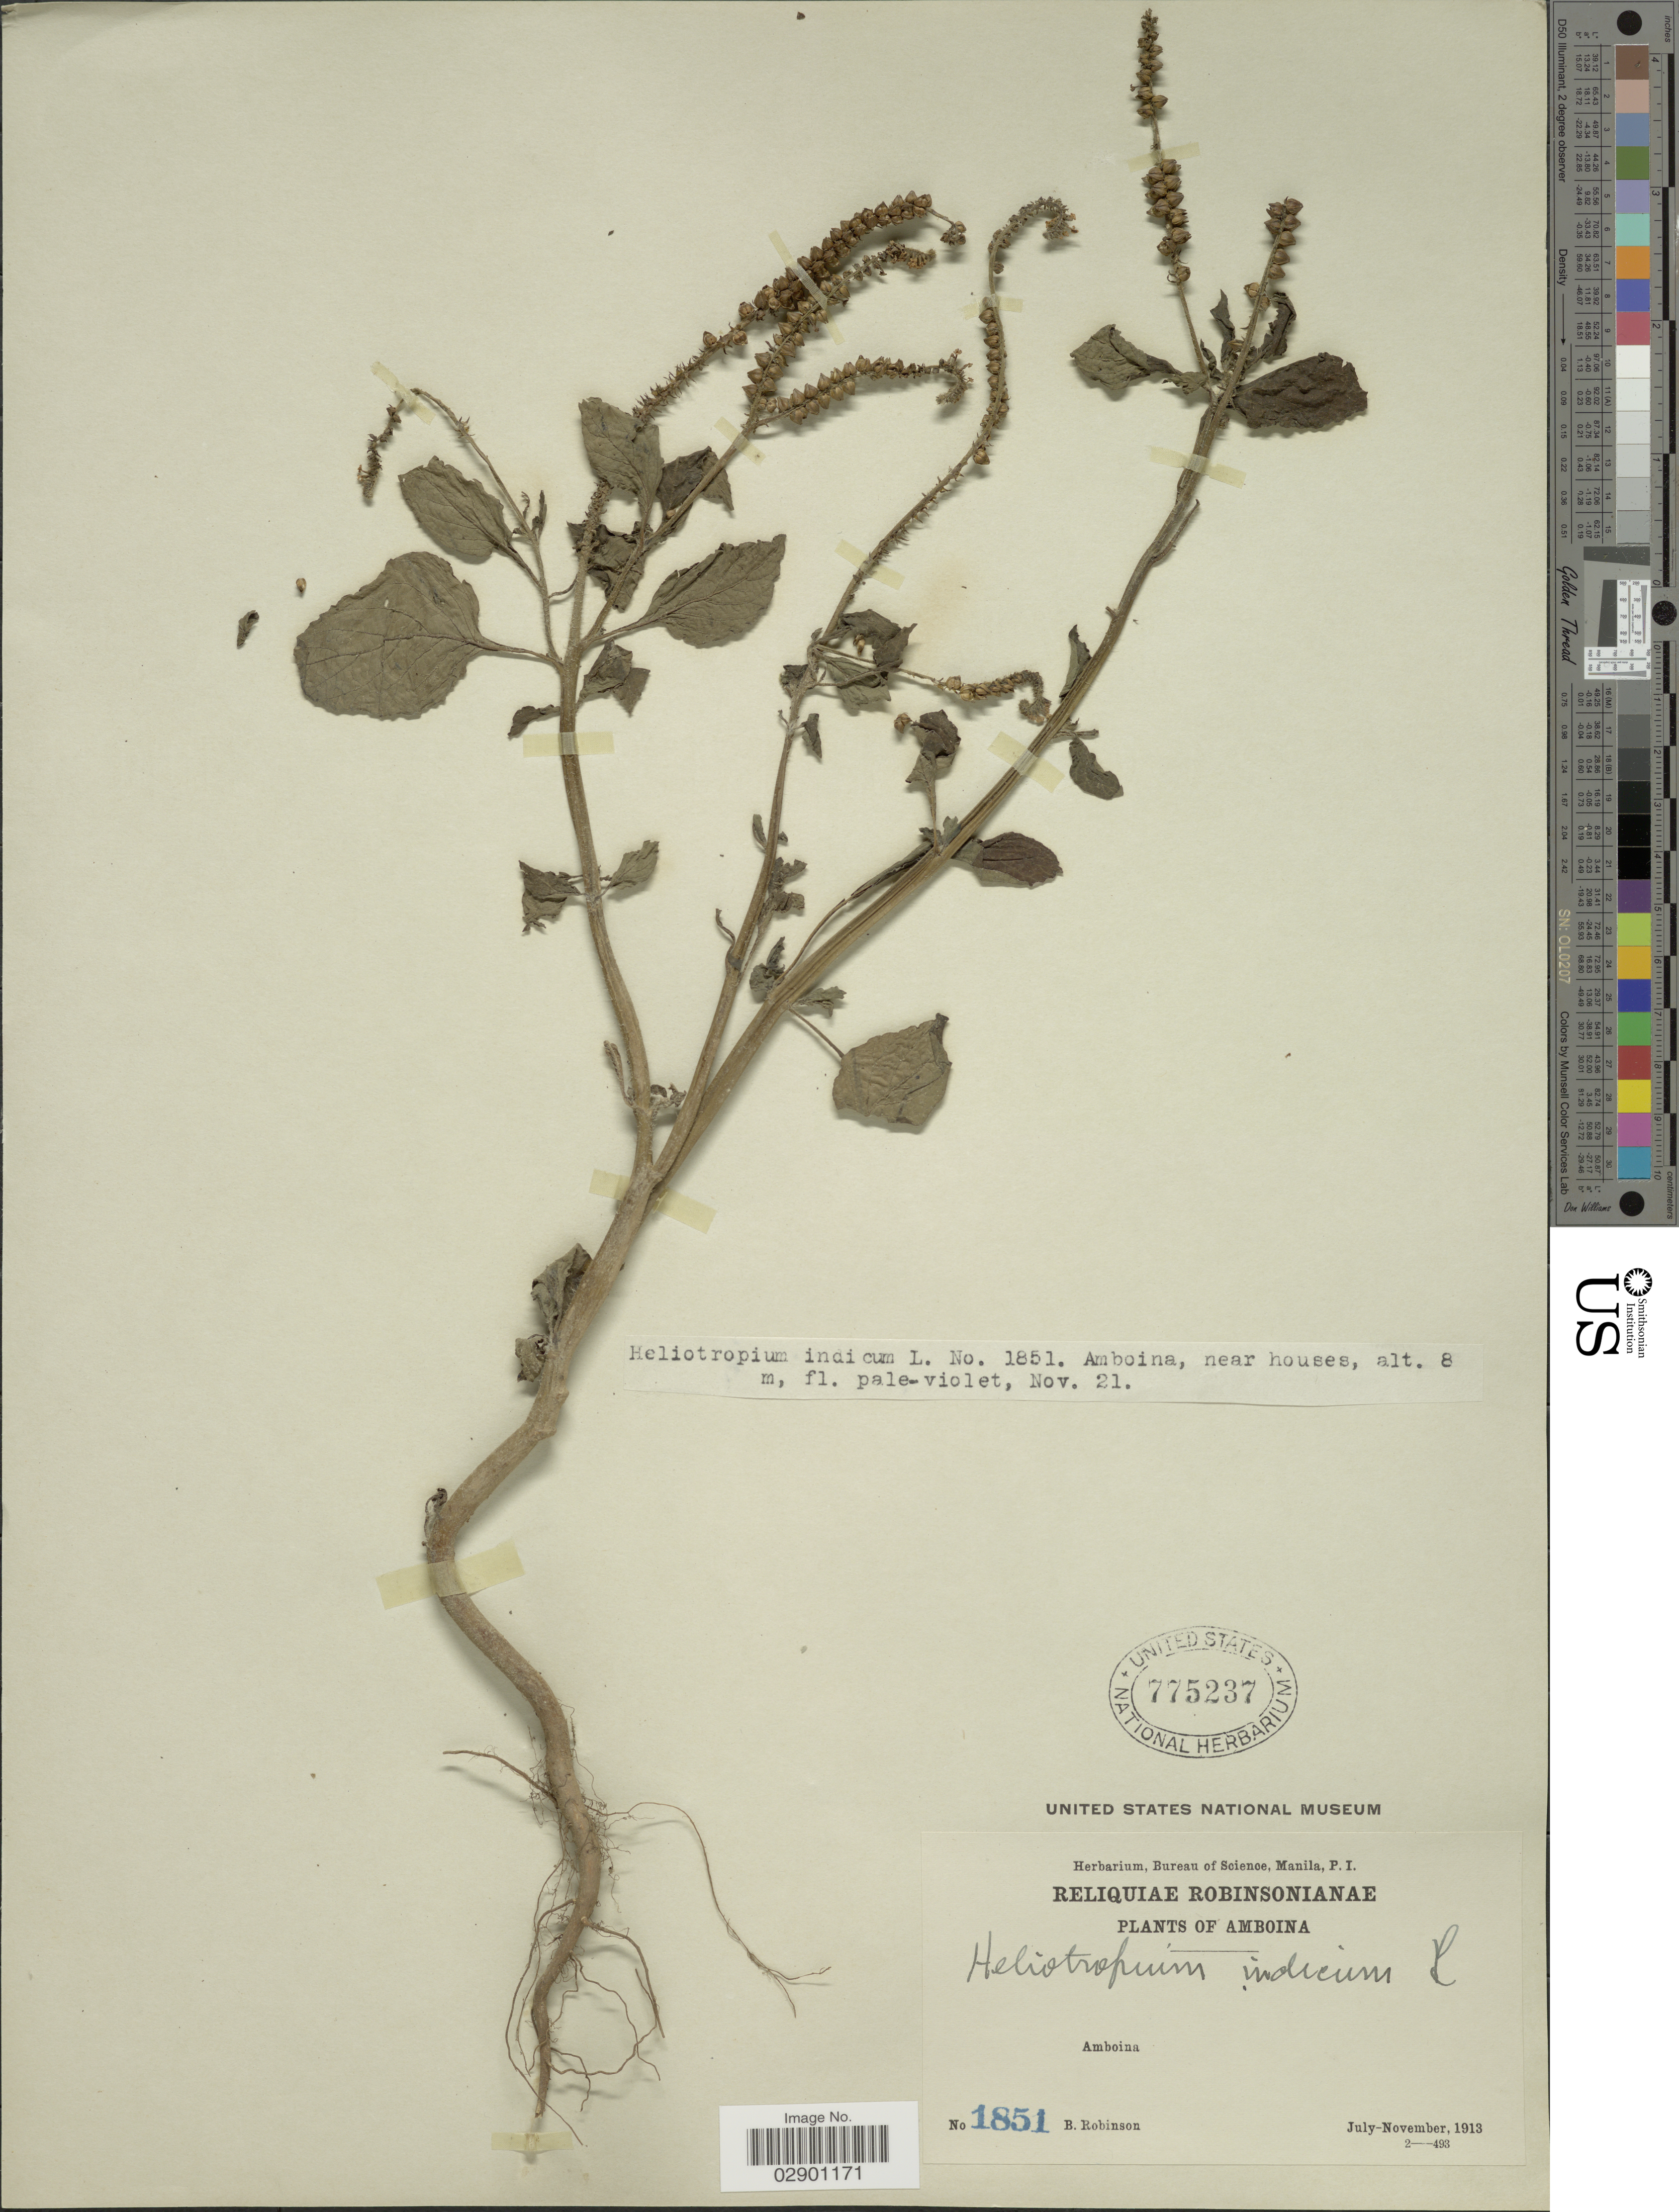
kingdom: Plantae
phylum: Tracheophyta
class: Magnoliopsida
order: Boraginales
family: Heliotropiaceae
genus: Heliotropium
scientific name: Heliotropium indicum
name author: L.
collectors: B. Robinson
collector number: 1851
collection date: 1913-07/1913-11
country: Indonesia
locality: Amboina.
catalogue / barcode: US 775237